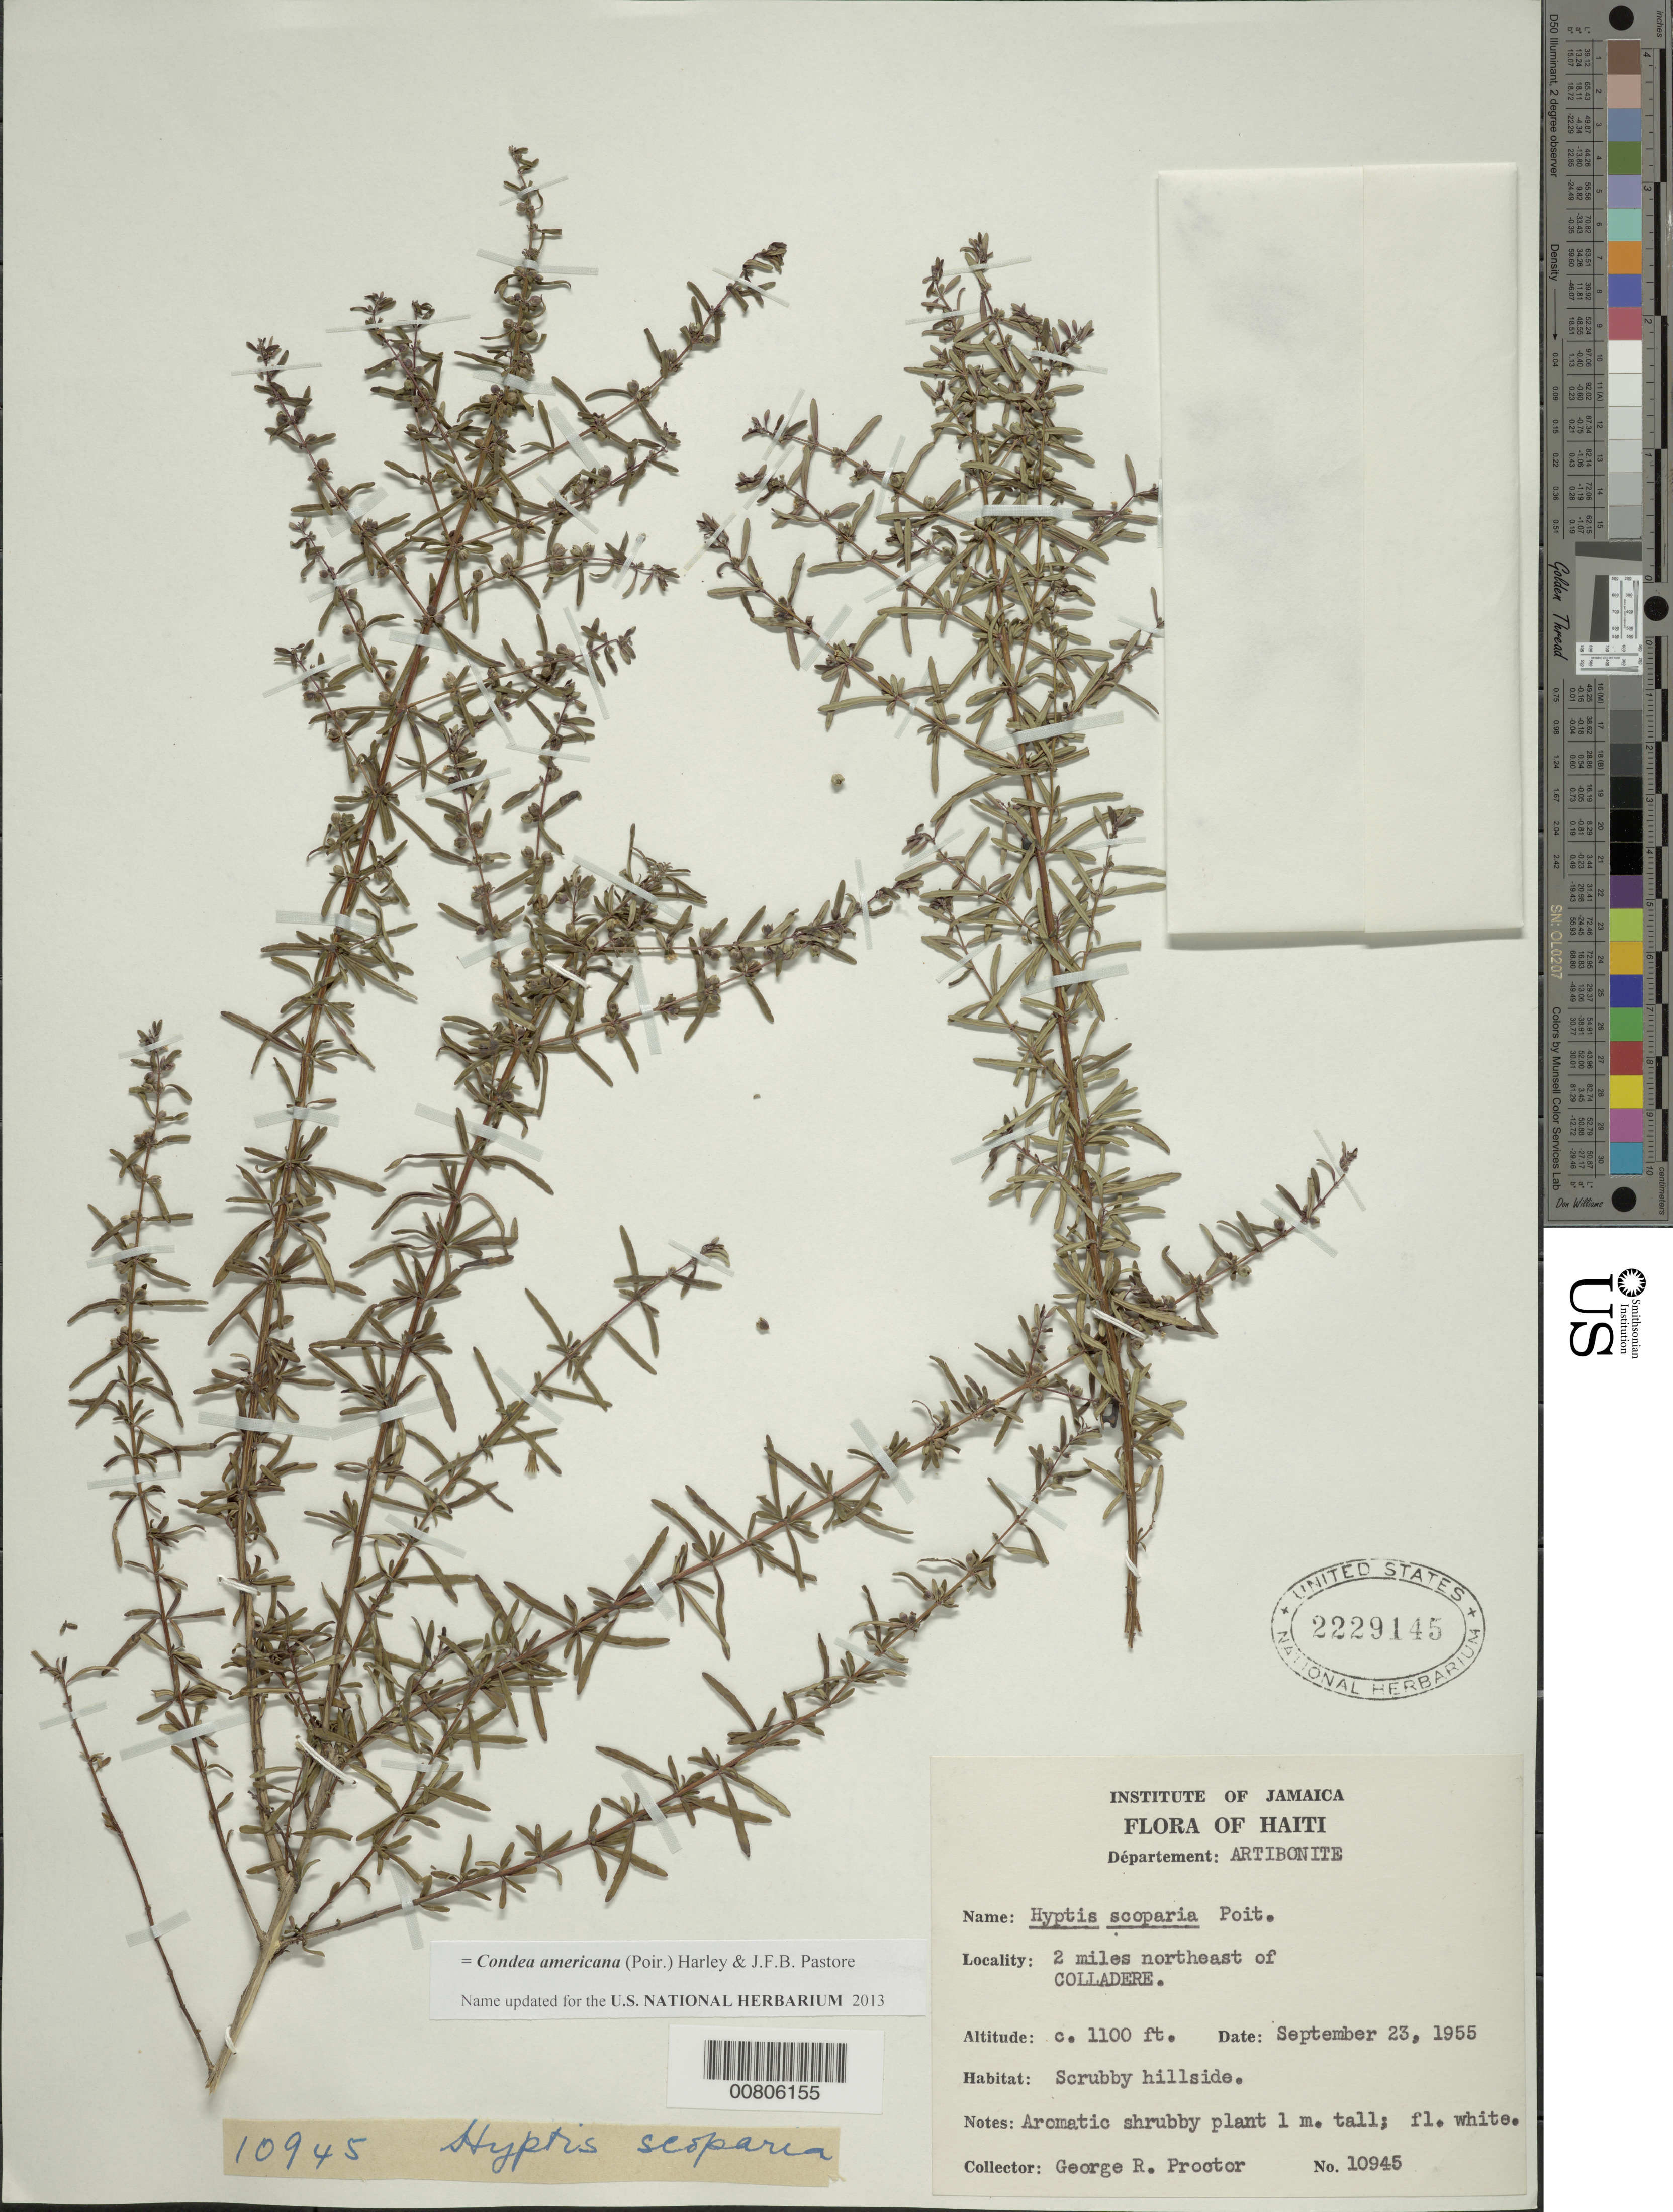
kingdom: Plantae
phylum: Tracheophyta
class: Magnoliopsida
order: Lamiales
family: Lamiaceae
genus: Condea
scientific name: Condea americana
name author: (Poir.) Harley & J.F.B. Pastore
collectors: G. R. Proctor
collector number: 10945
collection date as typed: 23 Sep 1955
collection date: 1955-09-23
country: Haiti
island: Hispaniola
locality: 2 miles NE of Colladere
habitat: Scrubby hillside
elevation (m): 335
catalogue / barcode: US 2229145